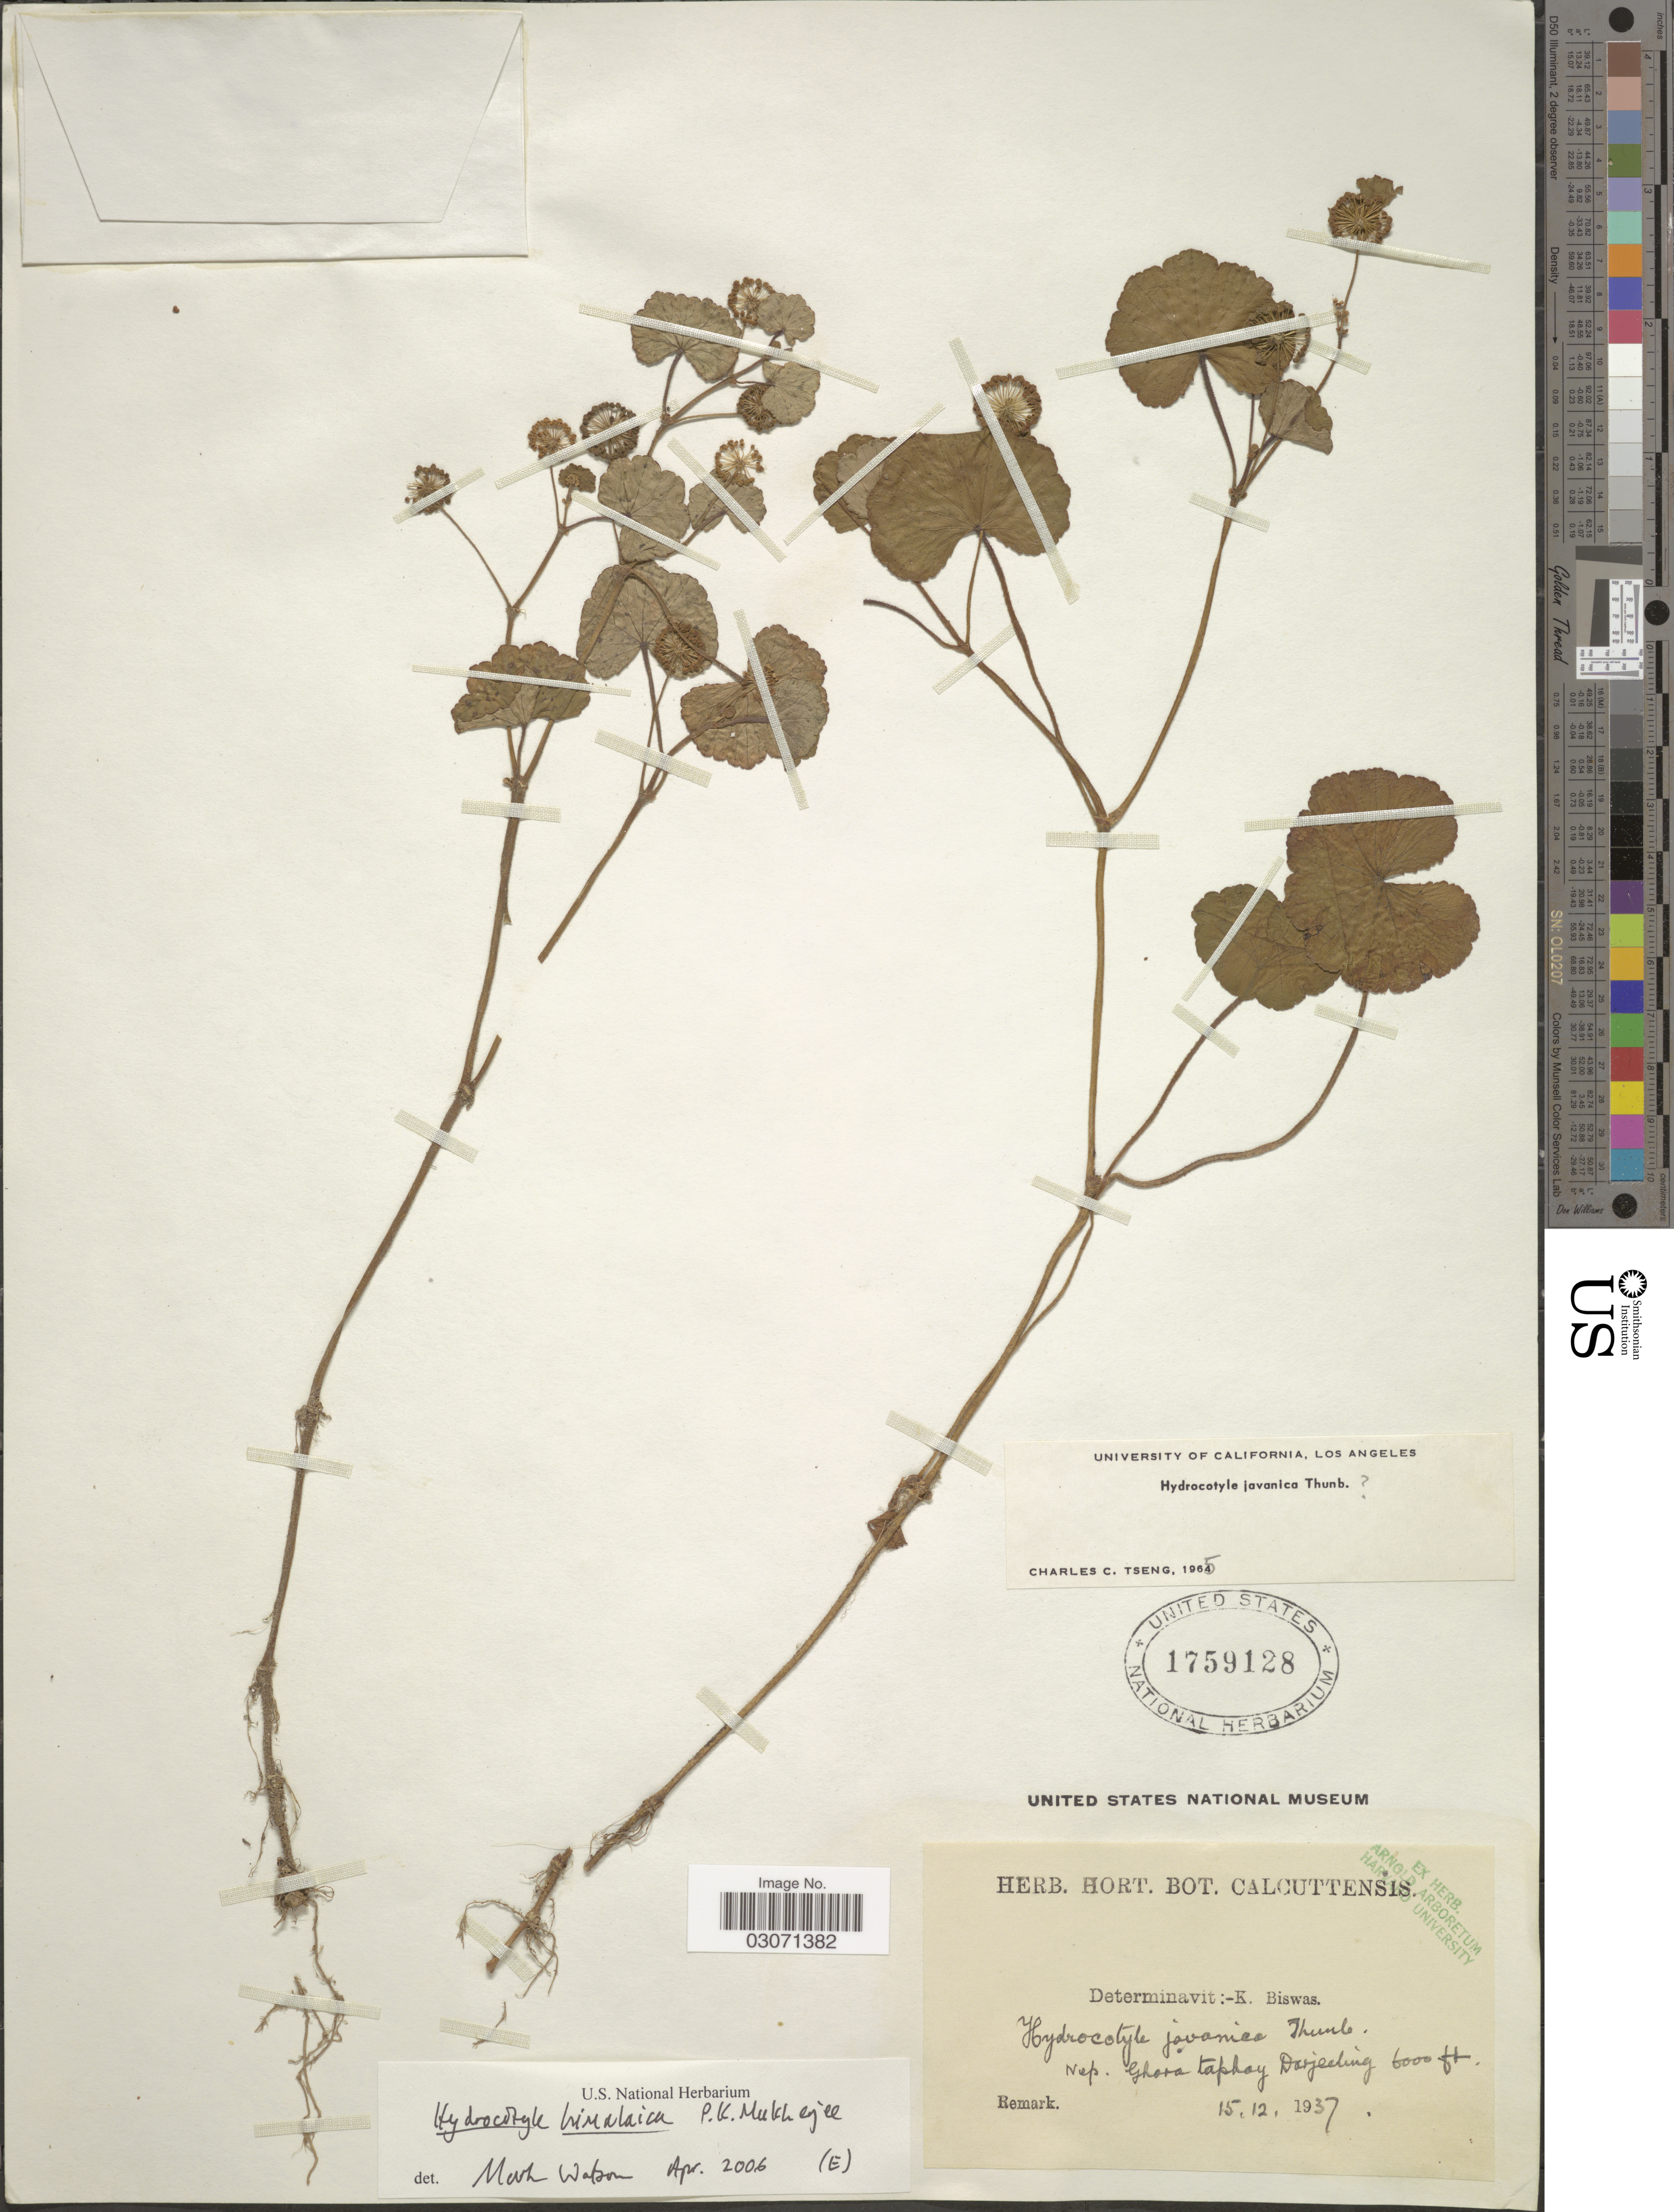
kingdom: Plantae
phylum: Tracheophyta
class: Magnoliopsida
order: Apiales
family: Araliaceae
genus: Hydrocotyle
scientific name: Hydrocotyle himalaica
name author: P.K. Mukh.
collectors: ex Herb. Hort. Bot. Calcuttensis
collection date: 1937-12-15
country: Nepal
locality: Nep. Ghora Taphoy Darjeeling.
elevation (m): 1829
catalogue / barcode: US 1759128